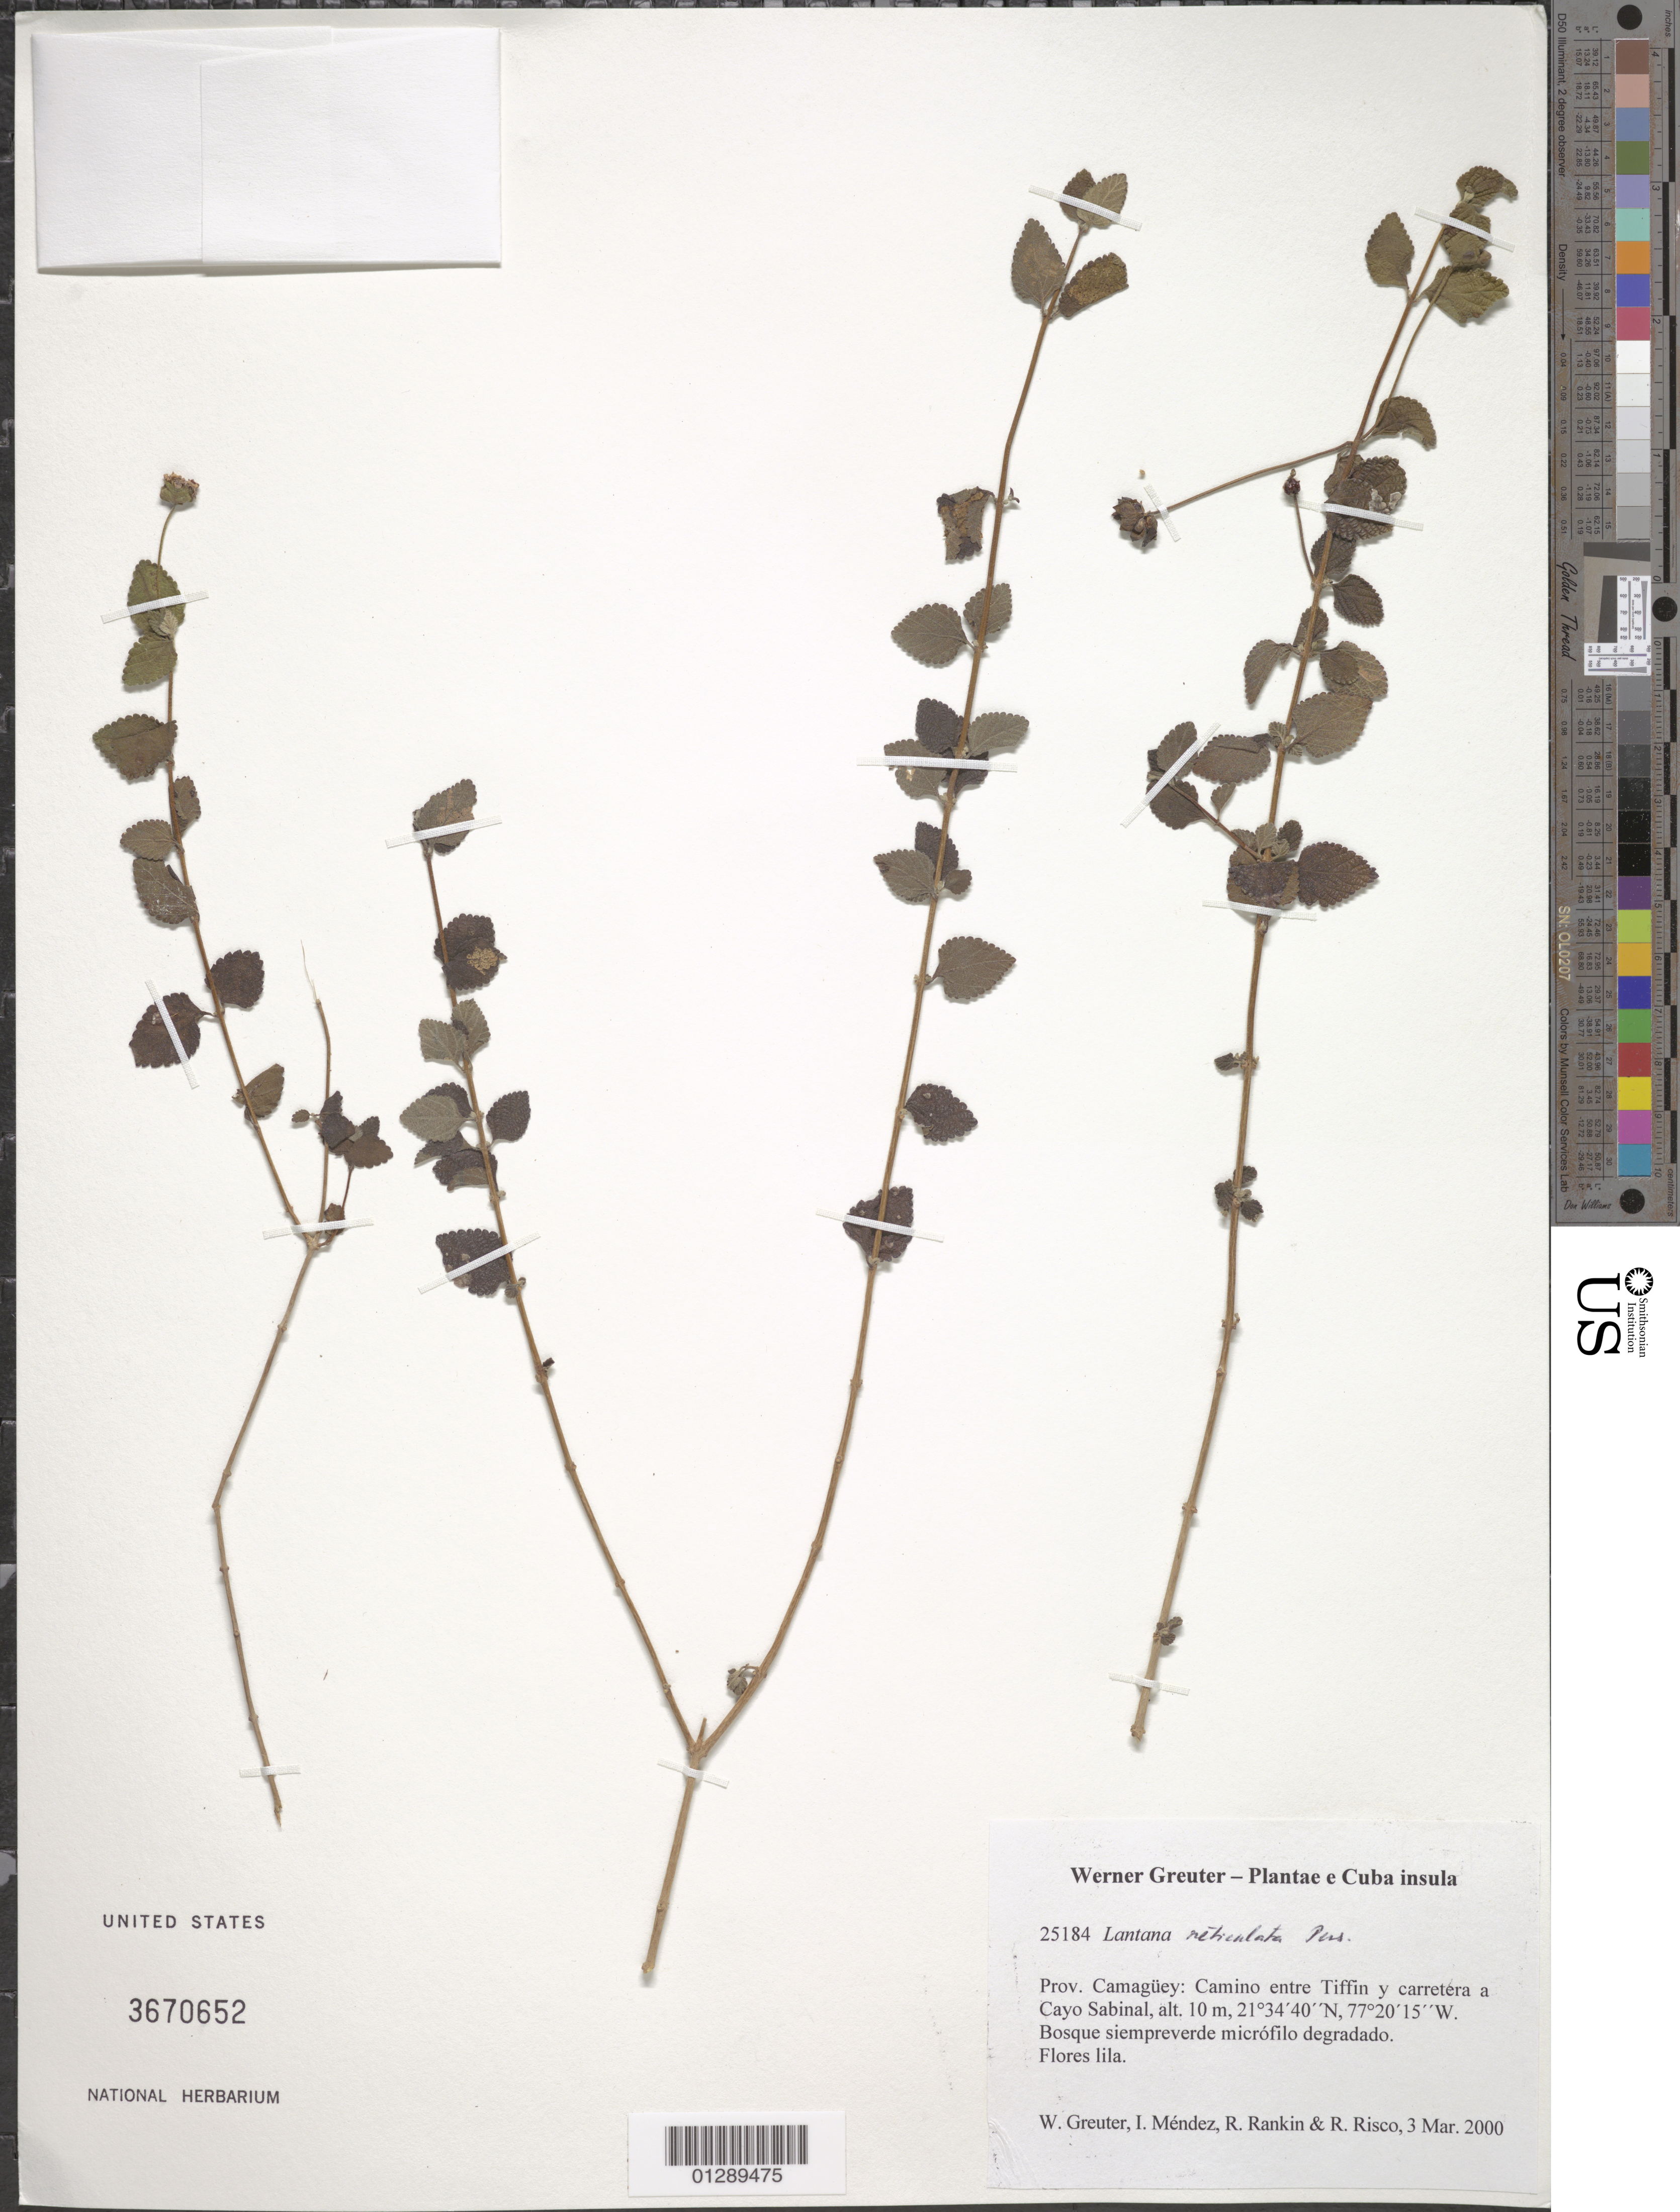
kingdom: Plantae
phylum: Tracheophyta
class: Magnoliopsida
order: Lamiales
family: Verbenaceae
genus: Lantana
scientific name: Lantana reticulata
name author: Pers.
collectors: W. R. Greuter, I. Méndez, R. Rankin Rodriguez & R. Risco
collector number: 25184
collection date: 2000-03-03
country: Cuba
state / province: Camagüey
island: Cuba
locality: Camino entre Tiffin y carretera a Cayo Sabinal.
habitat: Bosque siempreverde micrófilo degradado.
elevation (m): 10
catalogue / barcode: US 3670652